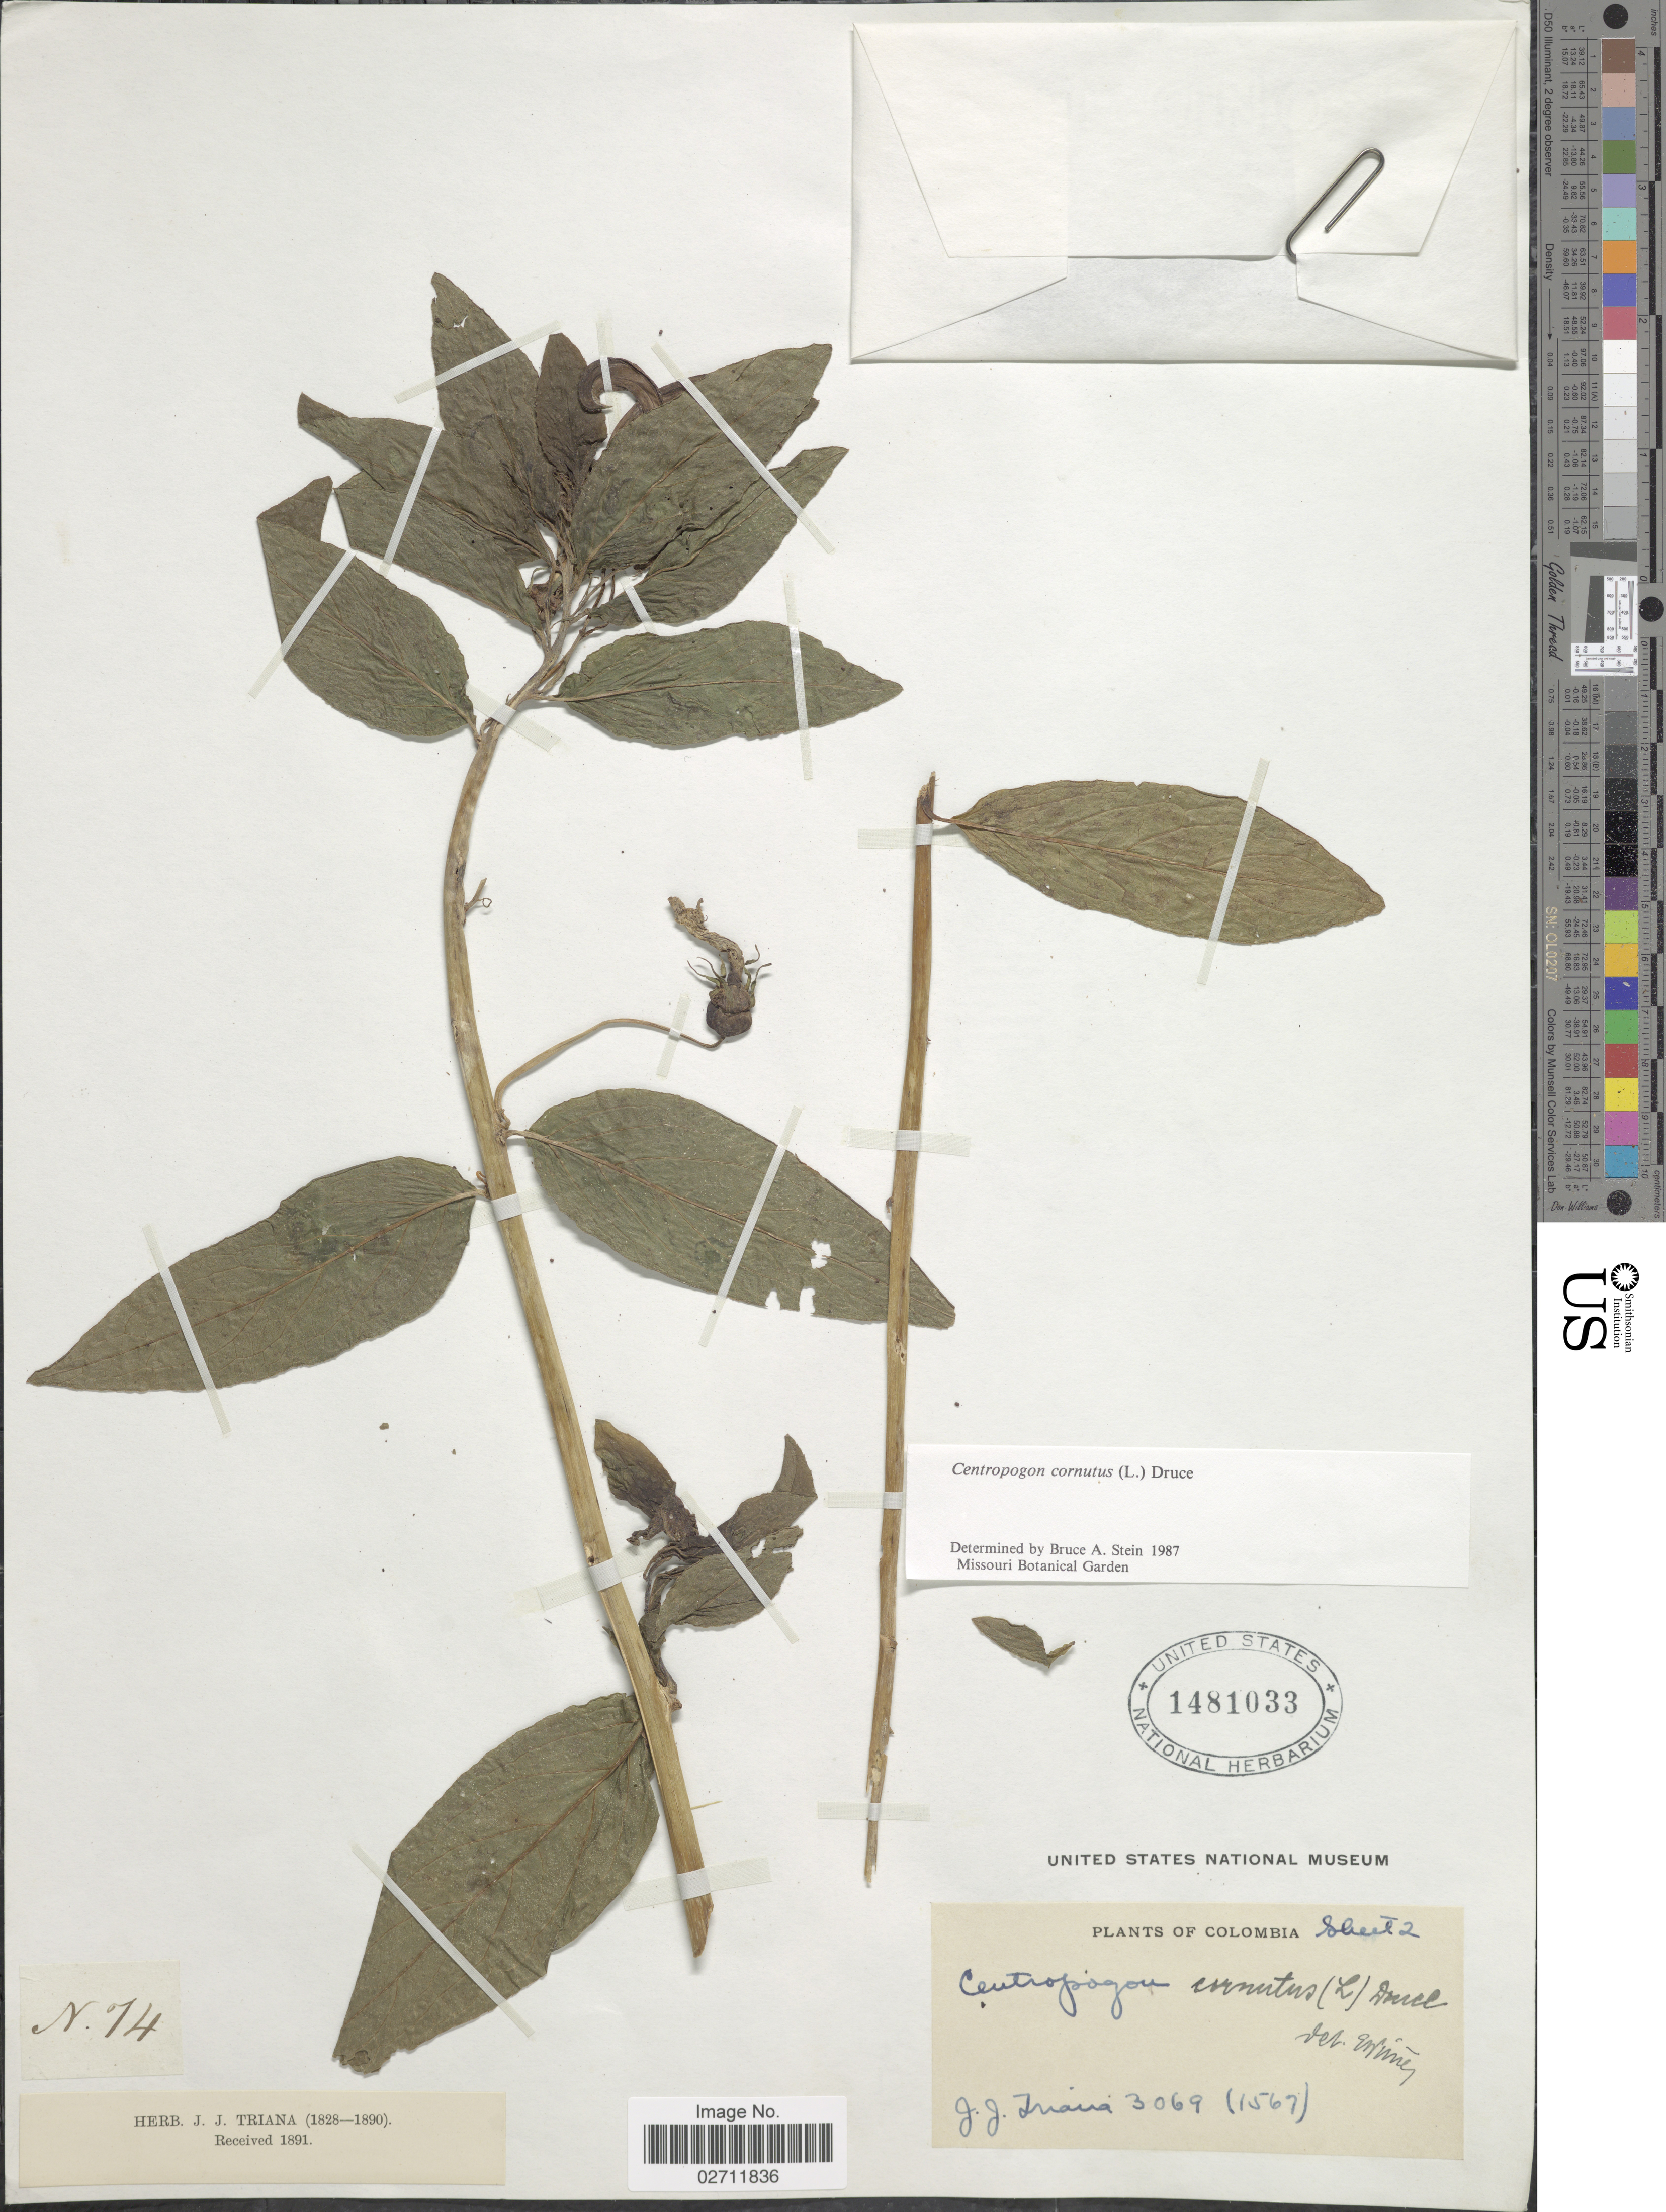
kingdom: Plantae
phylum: Tracheophyta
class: Magnoliopsida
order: Asterales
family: Campanulaceae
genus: Centropogon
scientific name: Centropogon cornutus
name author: (L.) Druce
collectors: J. J. Triana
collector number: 3069 (1567)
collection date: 1828/1890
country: Colombia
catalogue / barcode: US 1481033